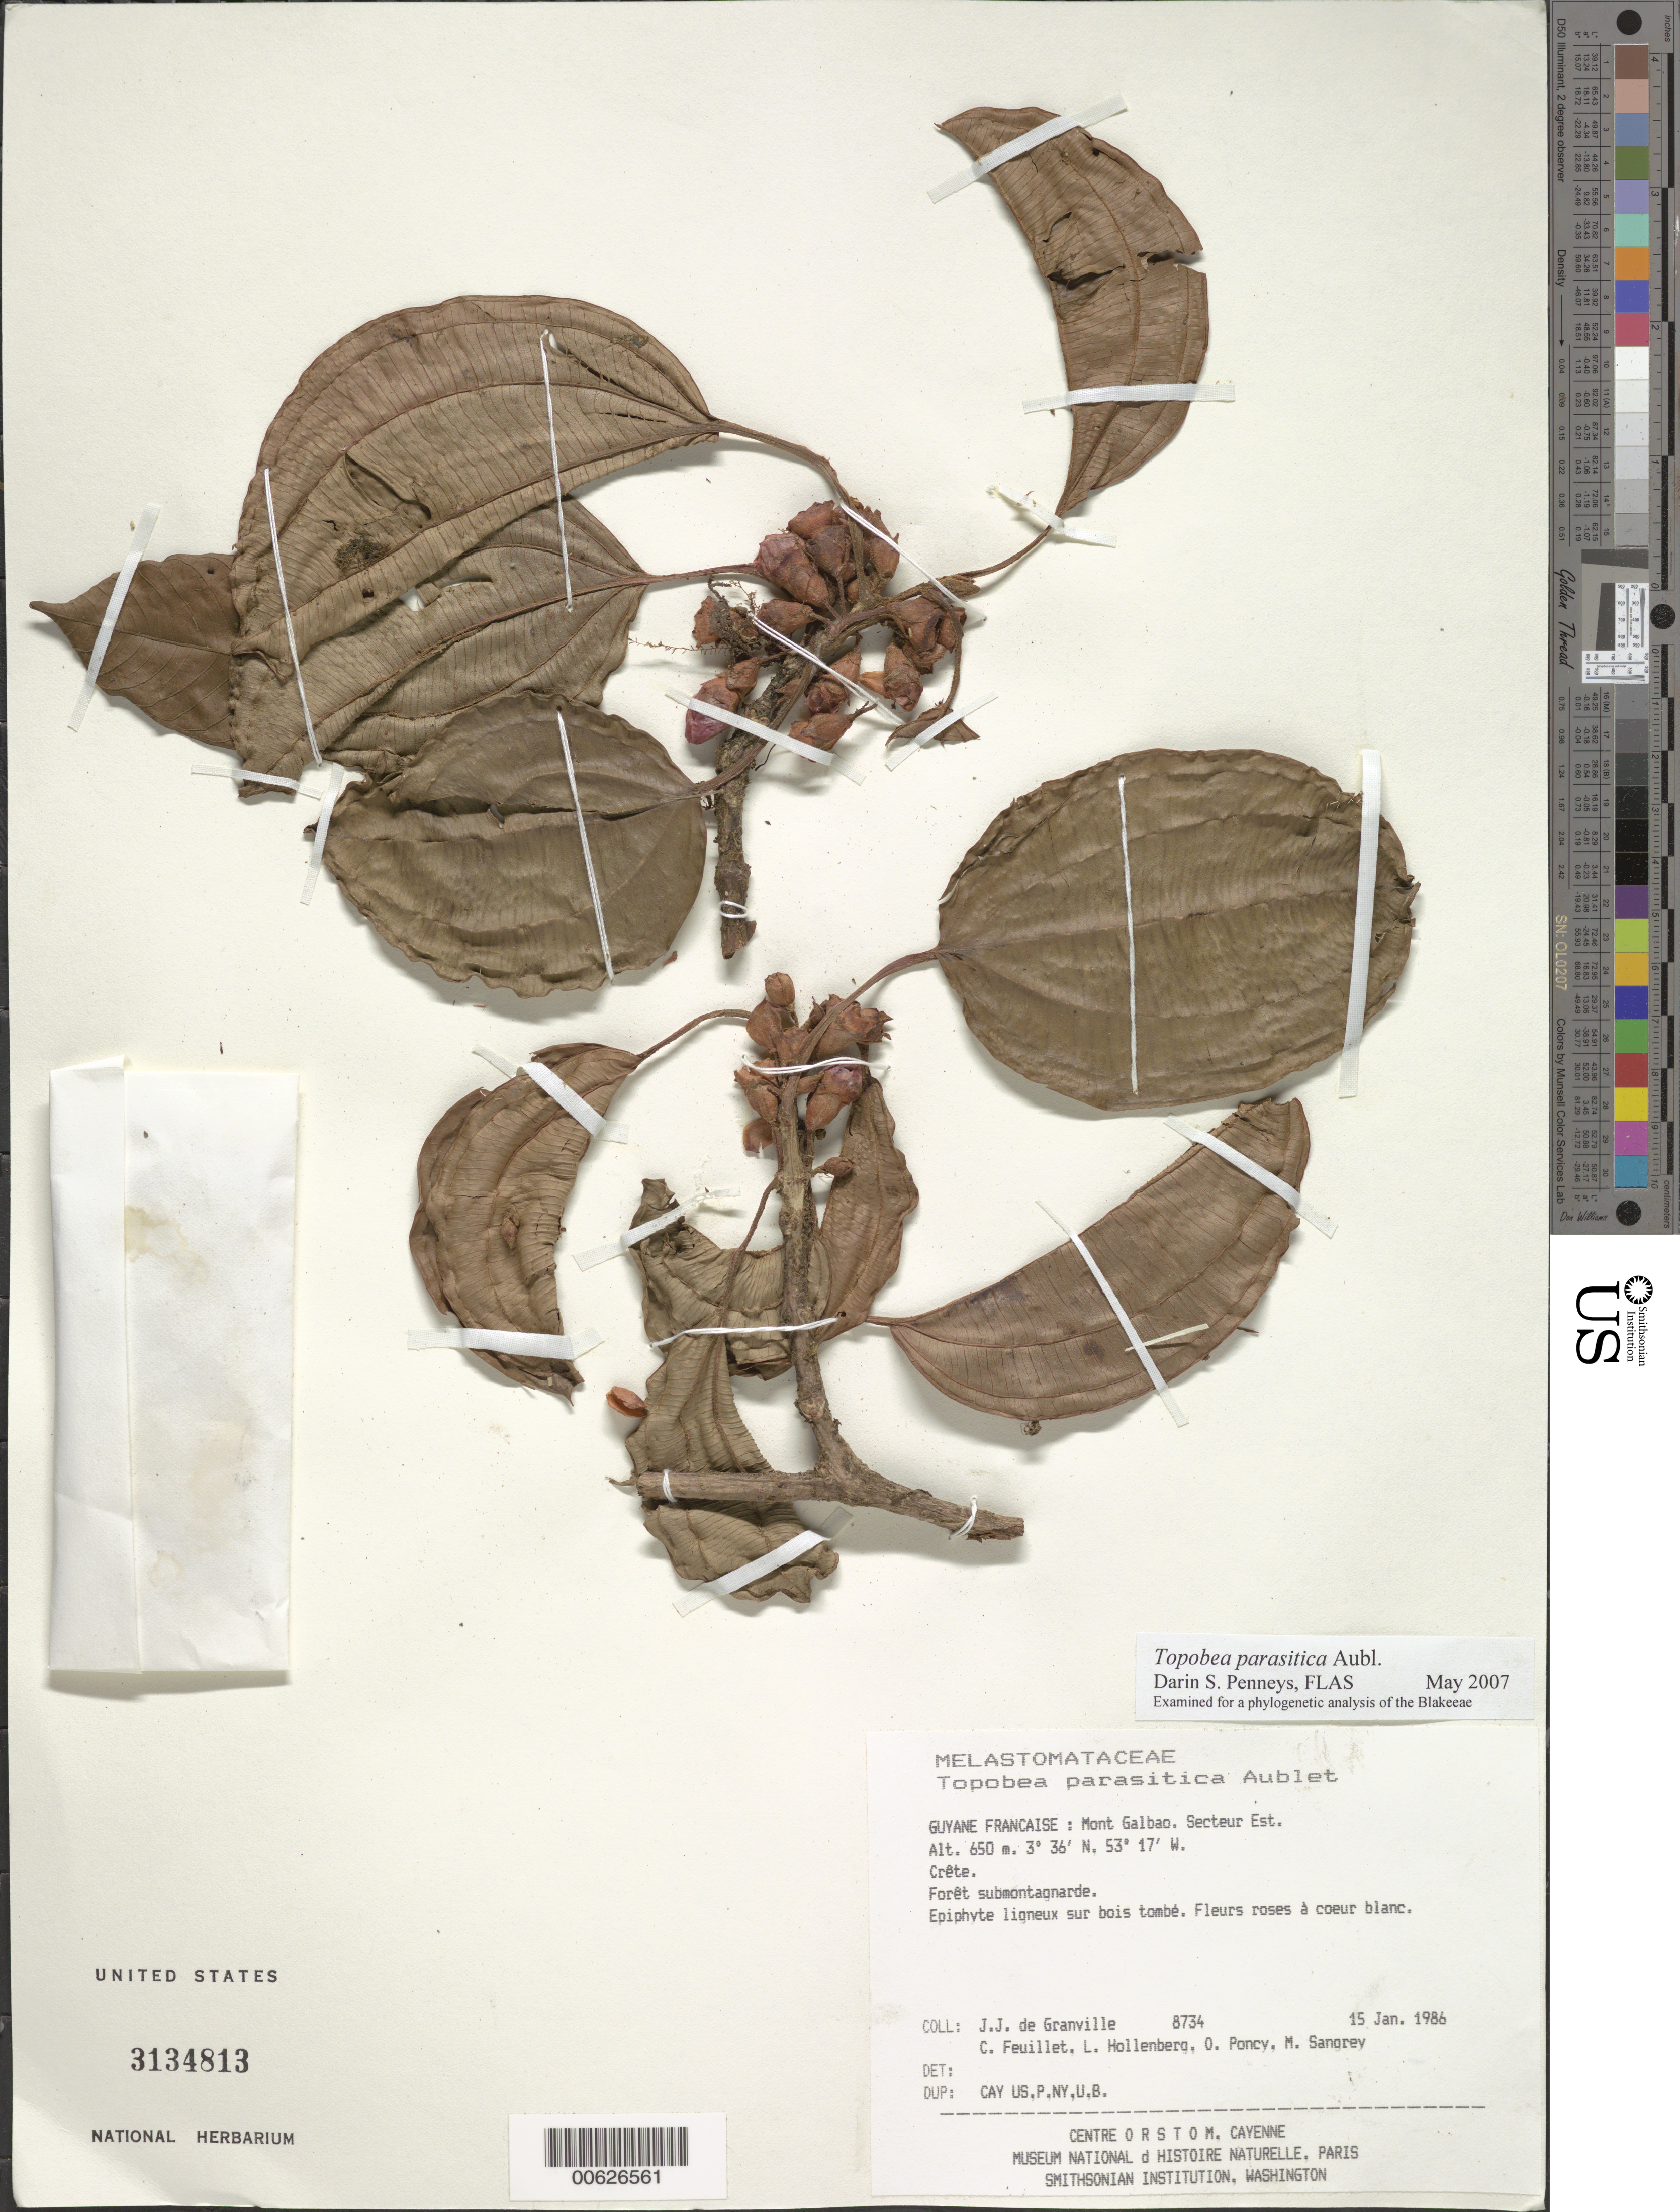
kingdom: Plantae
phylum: Tracheophyta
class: Magnoliopsida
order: Myrtales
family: Melastomataceae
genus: Topobea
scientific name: Topobea parasitica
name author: Aubl.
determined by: Wurdack, John J., (US), US (UNITED STATES)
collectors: J.-J. de Granville, C. Feuillet, L. Hollenberg, O. Poncy & M. S. Sangrey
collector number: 8734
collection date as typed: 15-Jan-86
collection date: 1986-01-15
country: French Guiana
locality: Mont Galbao. Secteur Est. Crête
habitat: Forêt submontagnarde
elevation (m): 650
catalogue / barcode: US 3134813